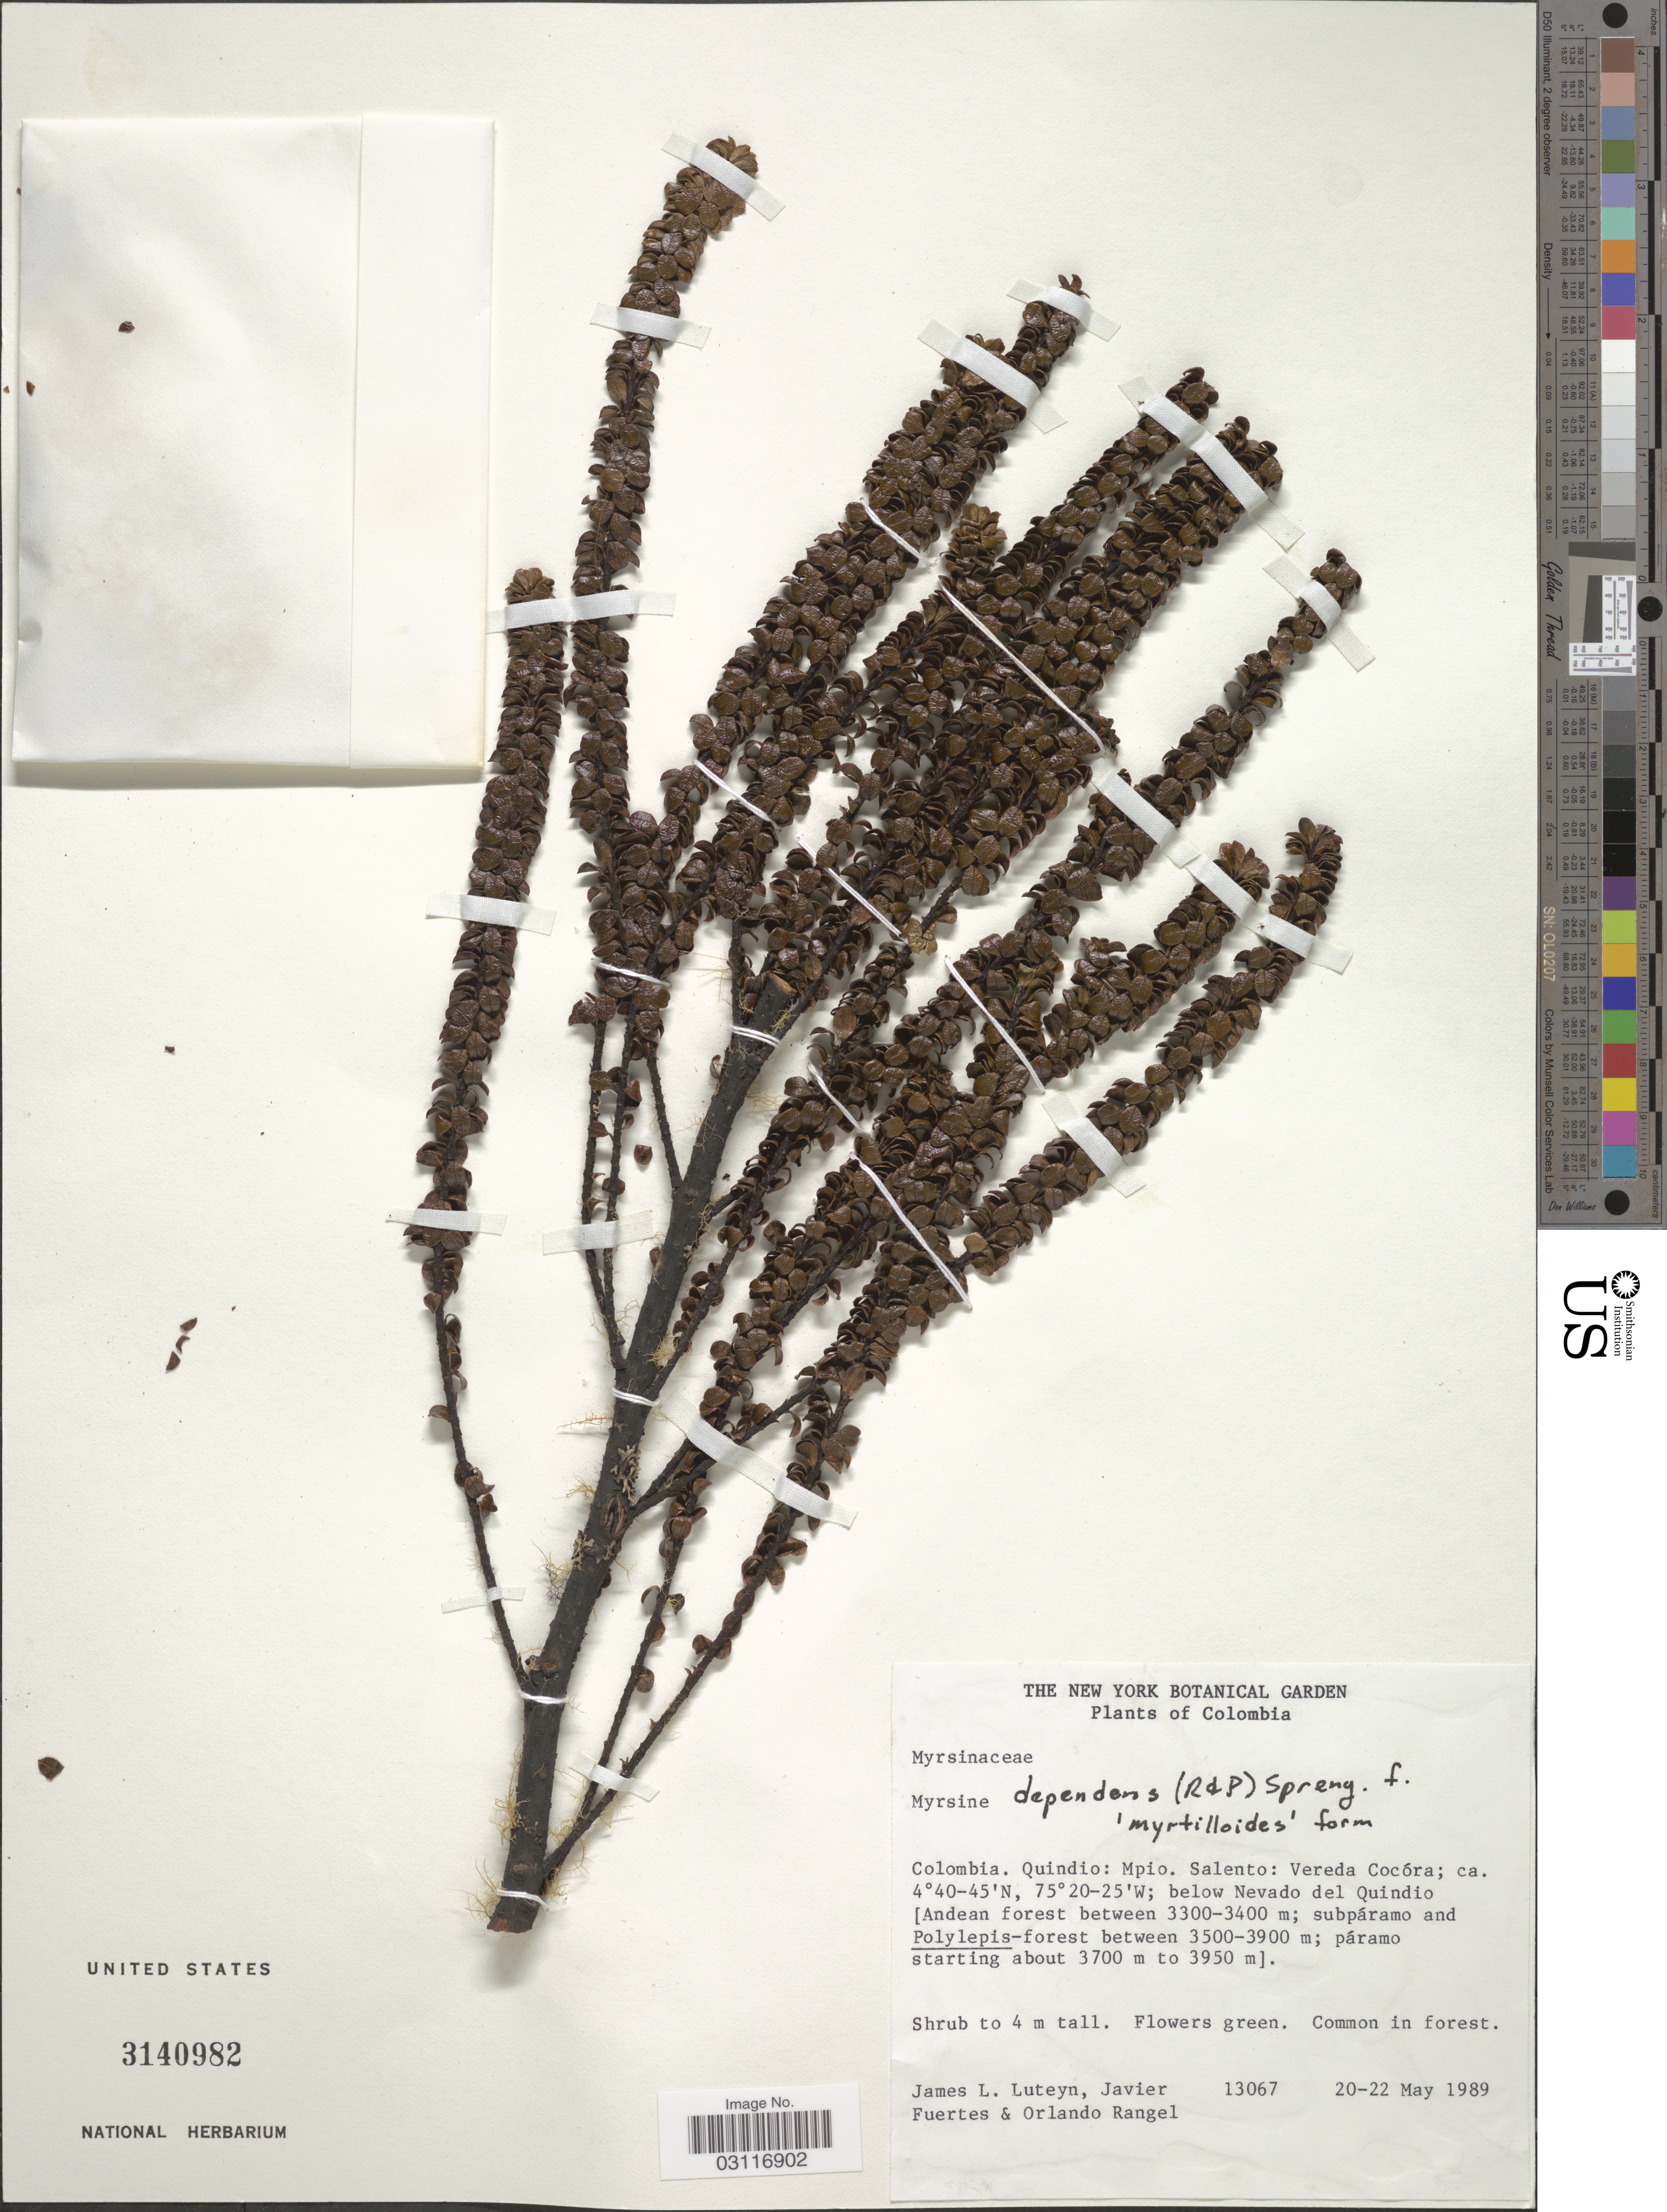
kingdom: Plantae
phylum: Tracheophyta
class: Magnoliopsida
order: Ericales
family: Primulaceae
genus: Myrsine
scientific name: Myrsine dependens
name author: (Ruiz & Pav.) Spreng.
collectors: J. Luteyn, J. Fuertes & O. Rangel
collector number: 13067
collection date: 1989-05-20/1989-05-22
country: Colombia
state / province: Quindío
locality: Mpio. Salento: Vereda Cocóra; below Nevado del Quindio [Andean forest].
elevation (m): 3300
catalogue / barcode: US 3140982